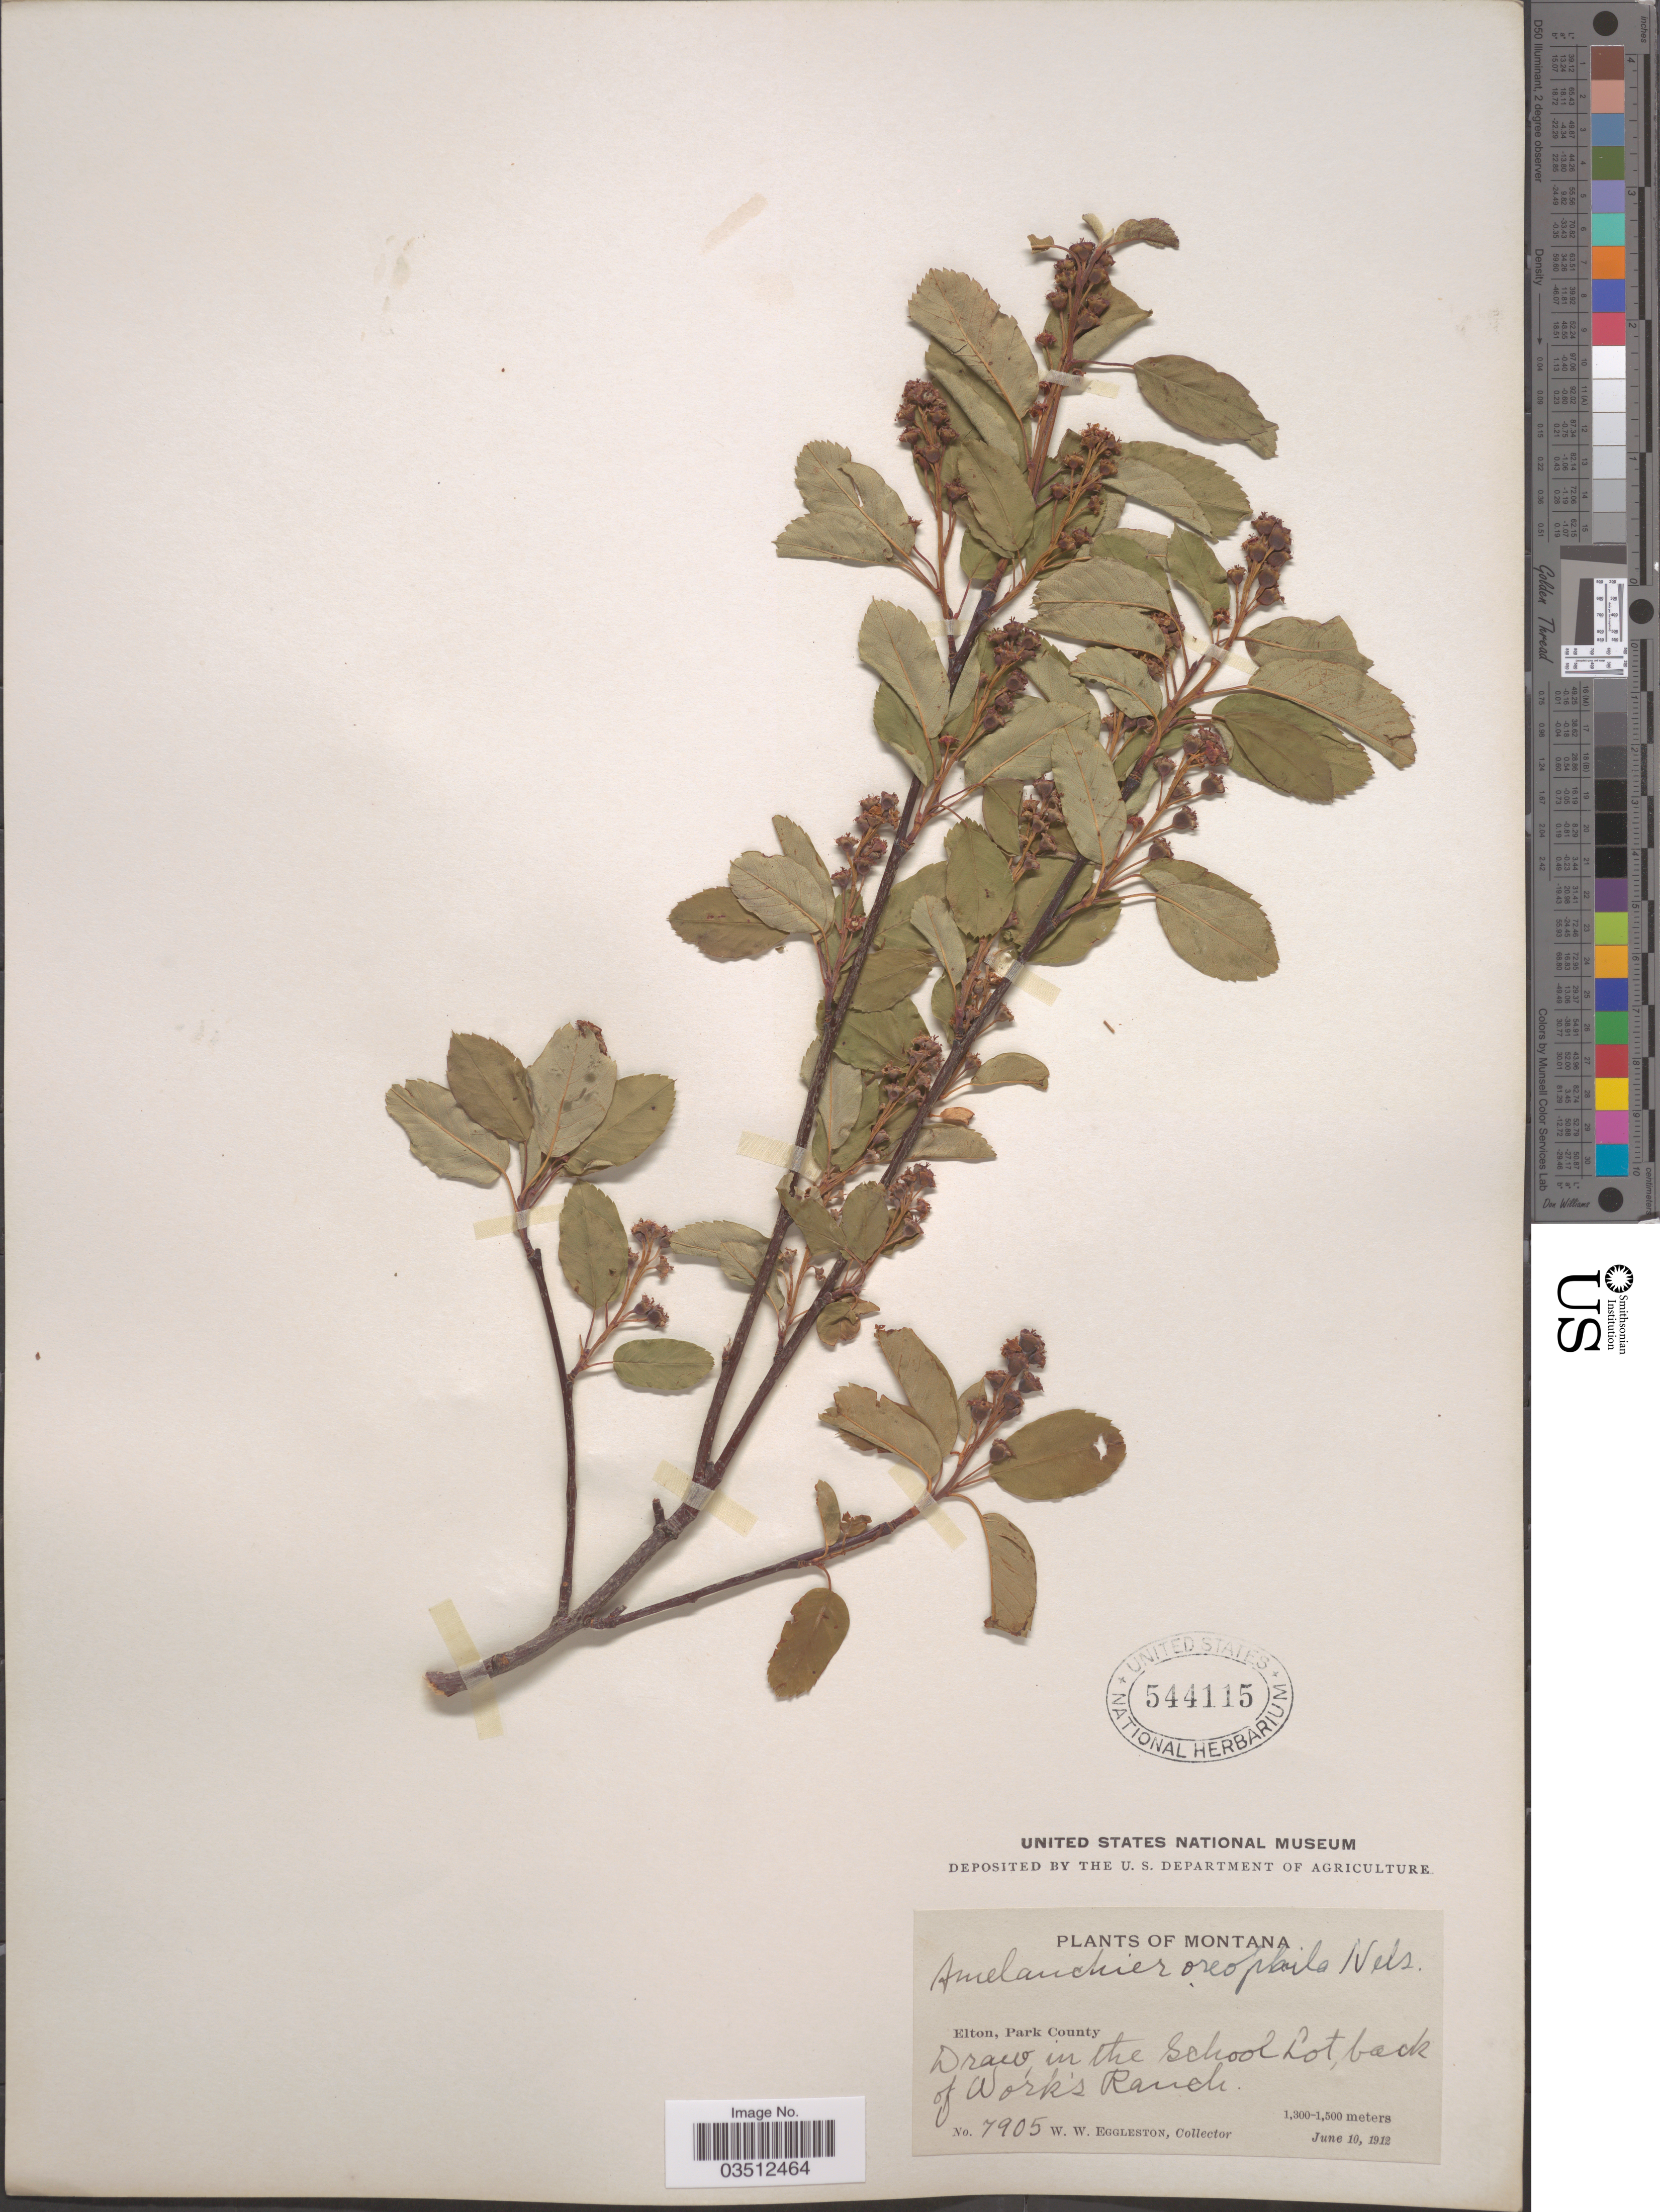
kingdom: Plantae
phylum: Tracheophyta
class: Magnoliopsida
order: Rosales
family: Rosaceae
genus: Amelanchier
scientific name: Amelanchier oreophila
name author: A. Nelson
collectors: W. W. Eggleston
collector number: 7905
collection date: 1912-06-10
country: United States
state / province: Montana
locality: Elton, Park County. Draw in the School Lot, back of Work's Ranch.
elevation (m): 1300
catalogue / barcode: US 544115